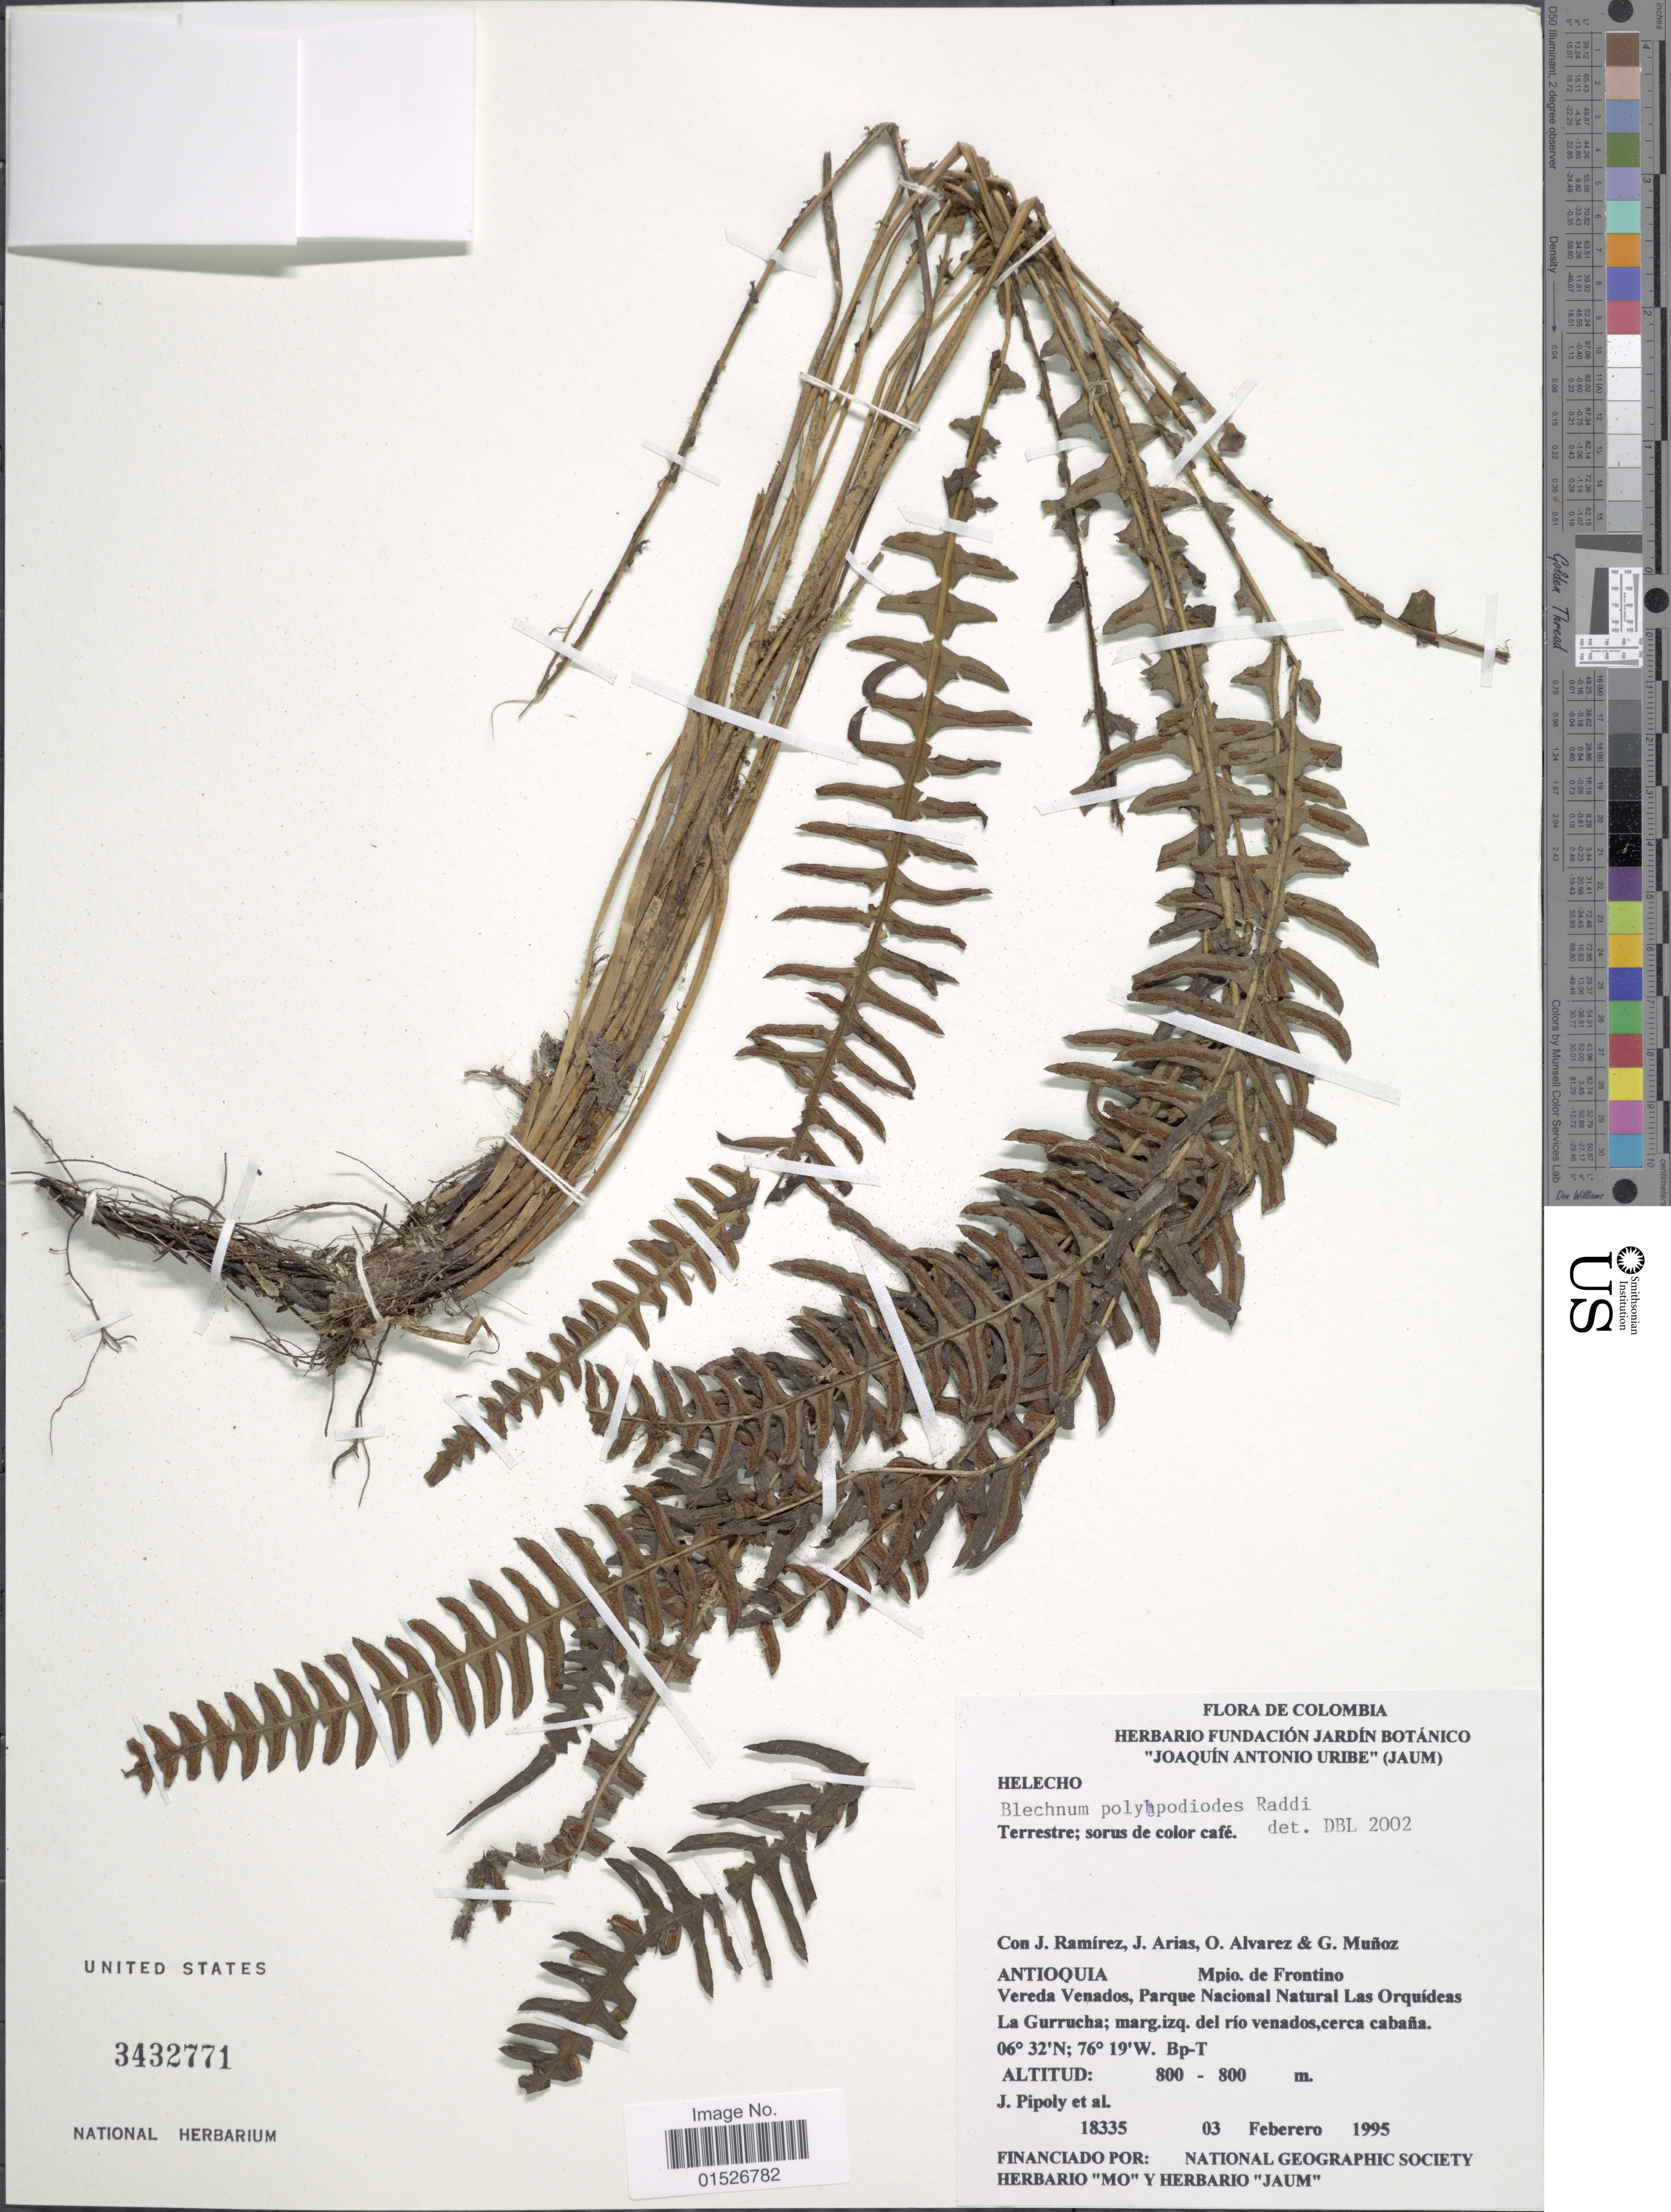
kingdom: Plantae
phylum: Tracheophyta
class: Polypodiopsida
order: Polypodiales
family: Blechnaceae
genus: Blechnum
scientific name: Blechnum polypodioides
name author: Raddi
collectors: J. Ramirez, J. Arias, O. Alvarez & G. Muñoz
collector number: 18335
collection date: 1995-02-03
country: Colombia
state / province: Antioquia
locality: Antioquia. Mpio. de Frontino. Vereda Venados, Parque Nacional Natural Las Orquideas La Gurrucha.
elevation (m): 800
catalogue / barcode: US 3432771